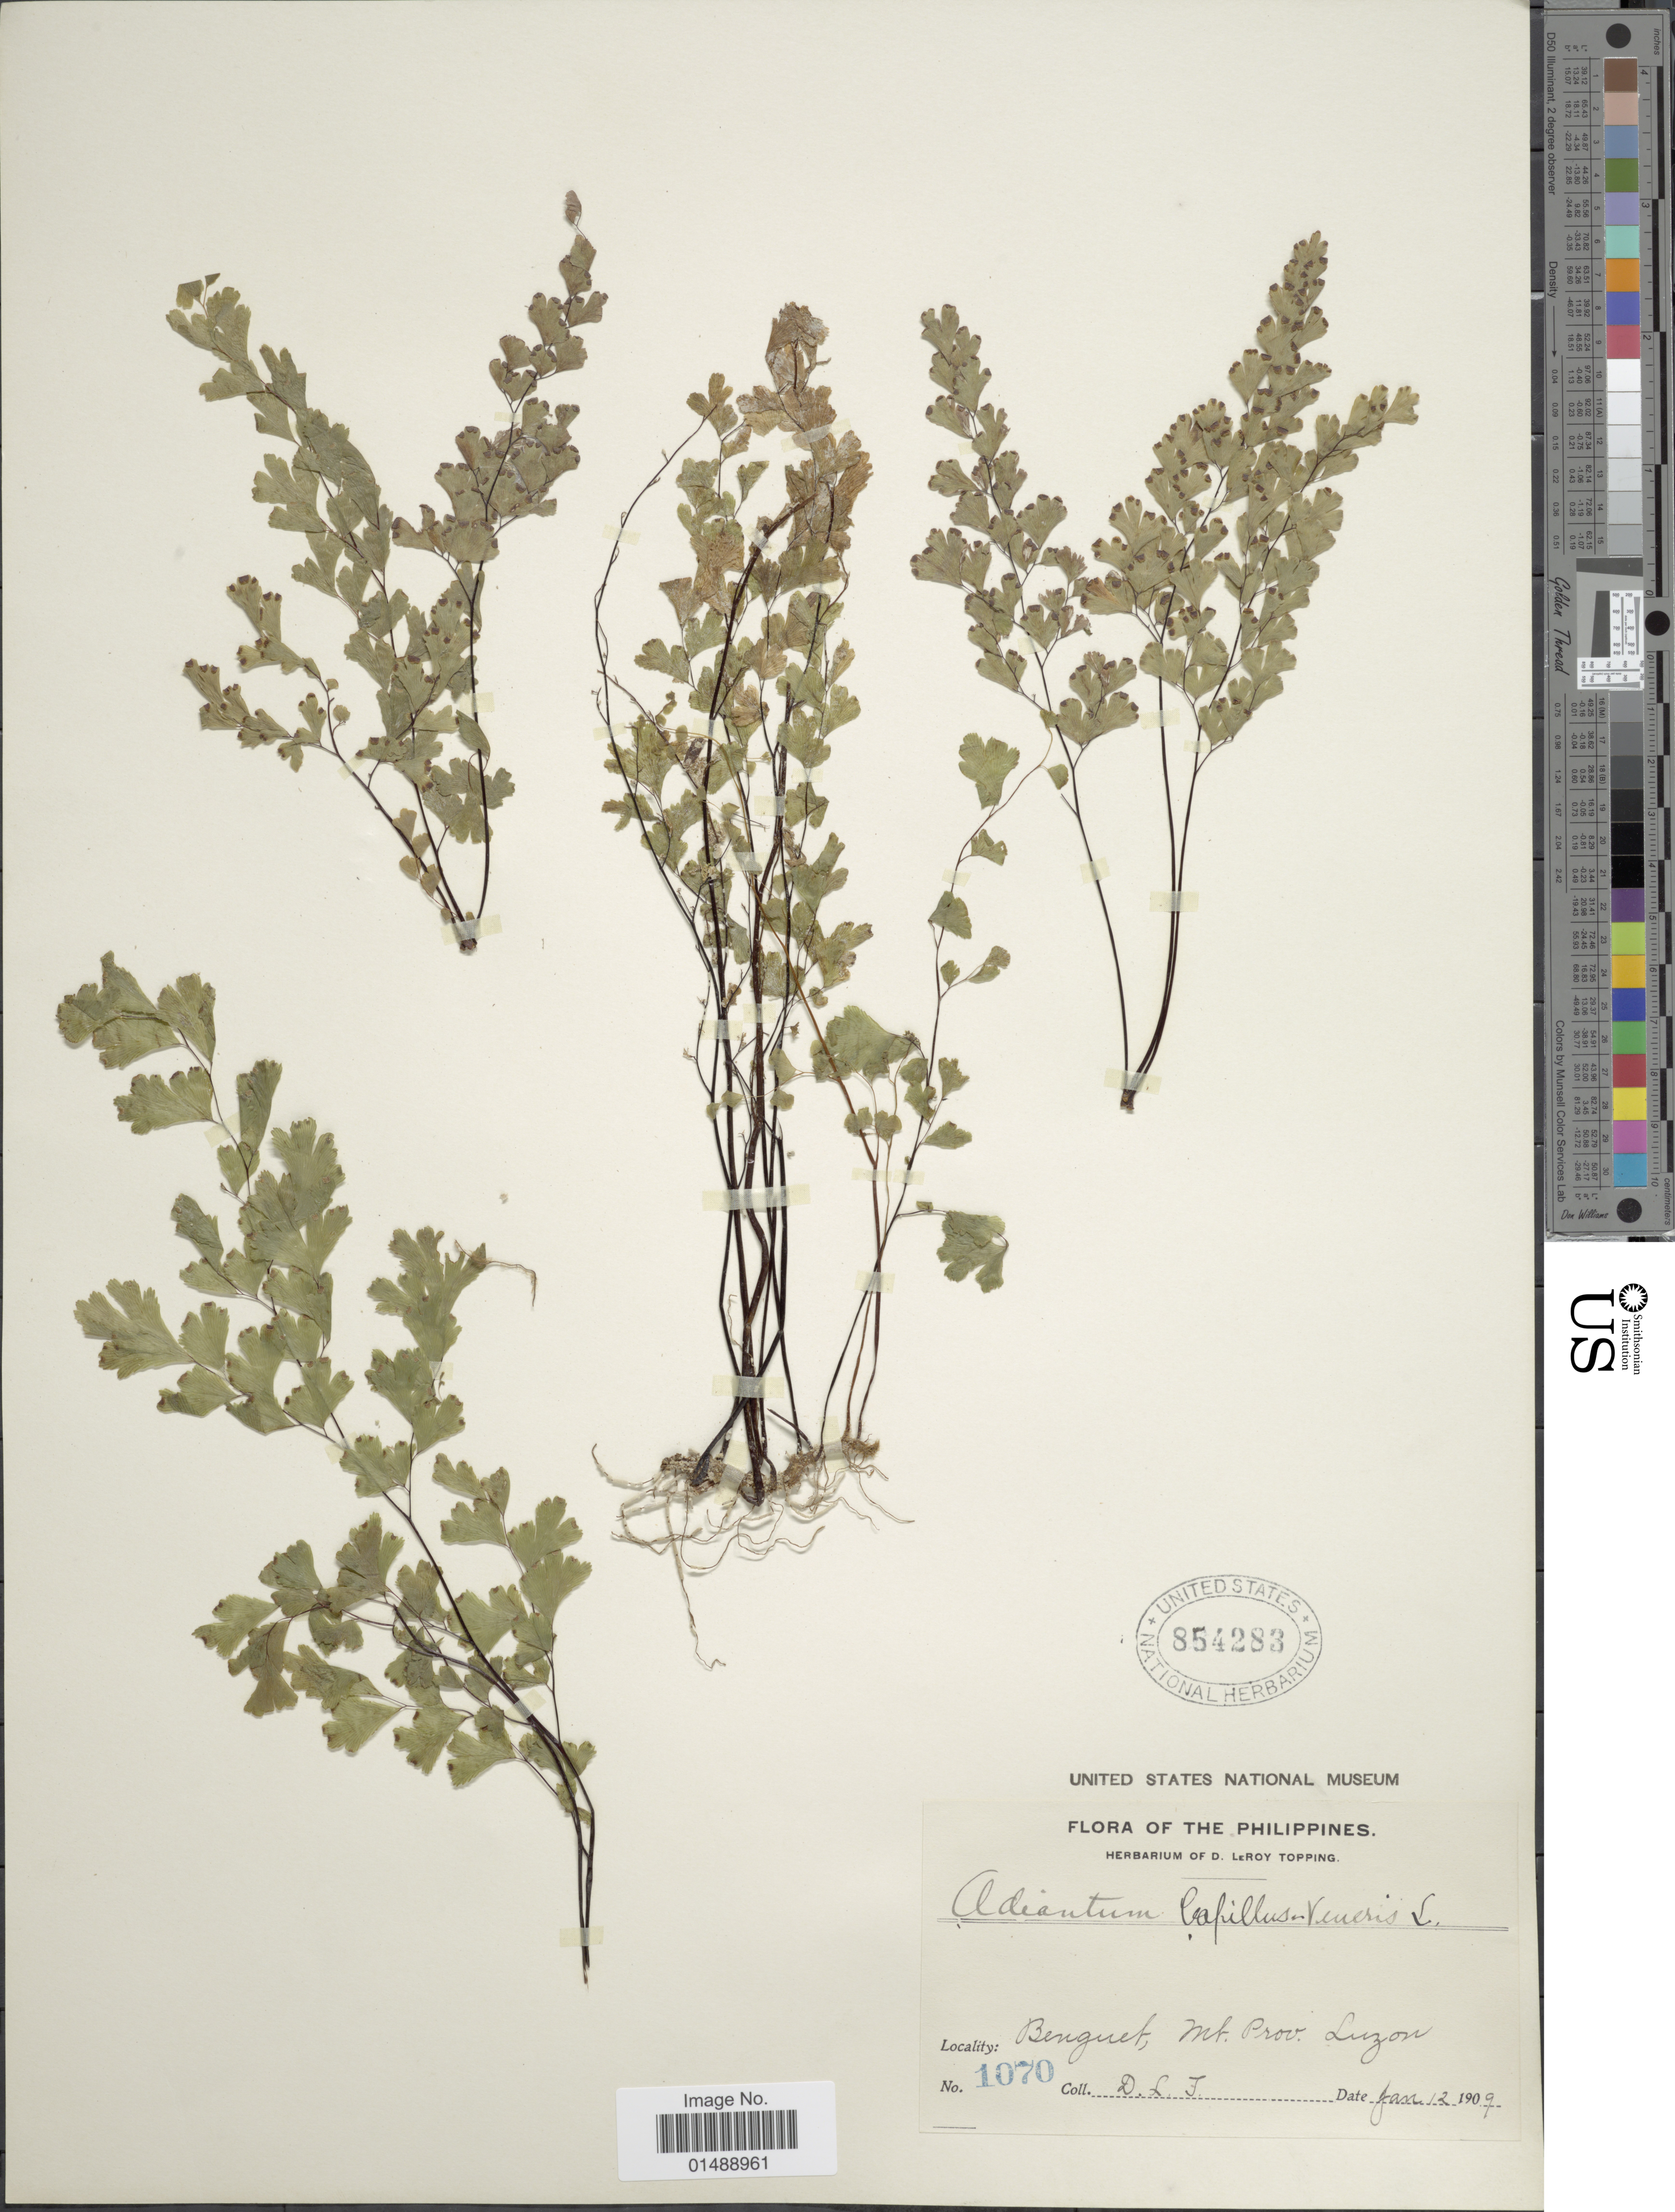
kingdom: Plantae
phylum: Tracheophyta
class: Polypodiopsida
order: Polypodiales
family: Pteridaceae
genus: Adiantum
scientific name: Adiantum capillus-veneris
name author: L.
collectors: D. L. Topping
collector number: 1070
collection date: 1909-01-12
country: Philippines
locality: Benguet, Mt. Prov. Luzon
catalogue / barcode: US 854283